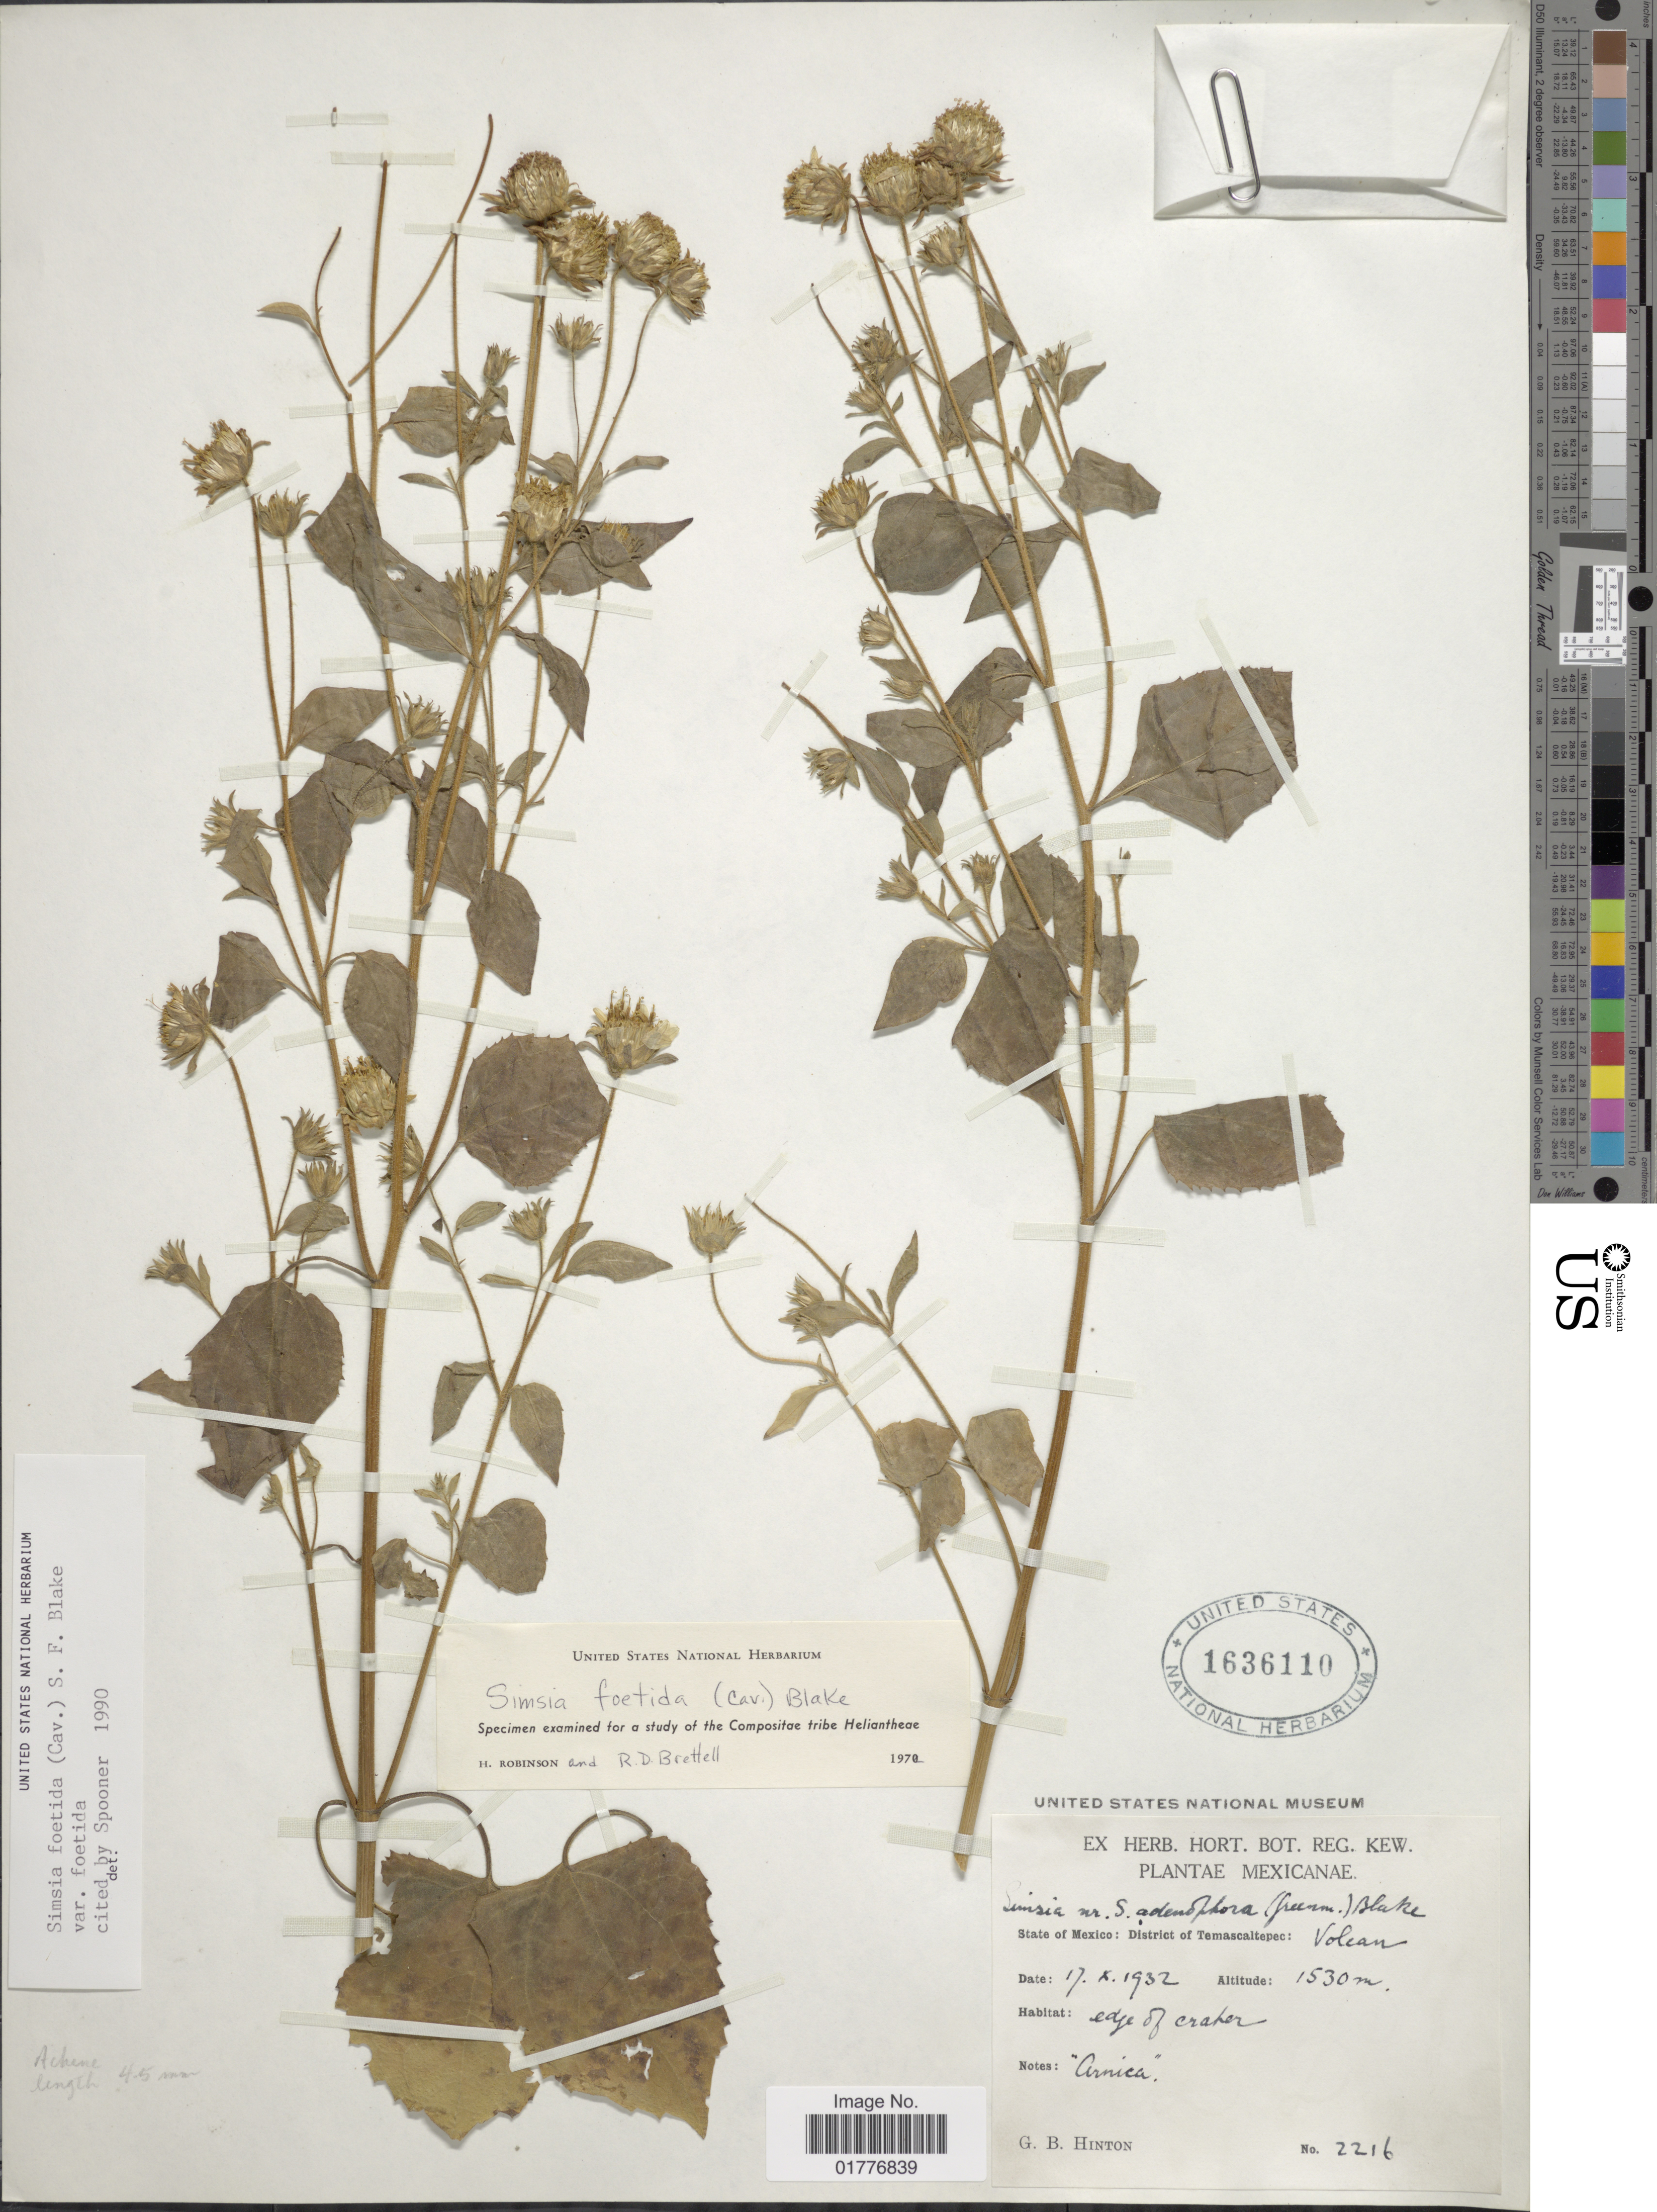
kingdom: Plantae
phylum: Tracheophyta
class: Magnoliopsida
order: Asterales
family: Asteraceae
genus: Simsia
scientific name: Simsia foetida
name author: (Cav.) S.F. Blake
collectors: G. B. Hinton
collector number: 2216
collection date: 1932-10-17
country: Mexico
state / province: México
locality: State of Mexico: District of Temascaltepec: Volcan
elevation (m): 1530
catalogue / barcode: US 1636110